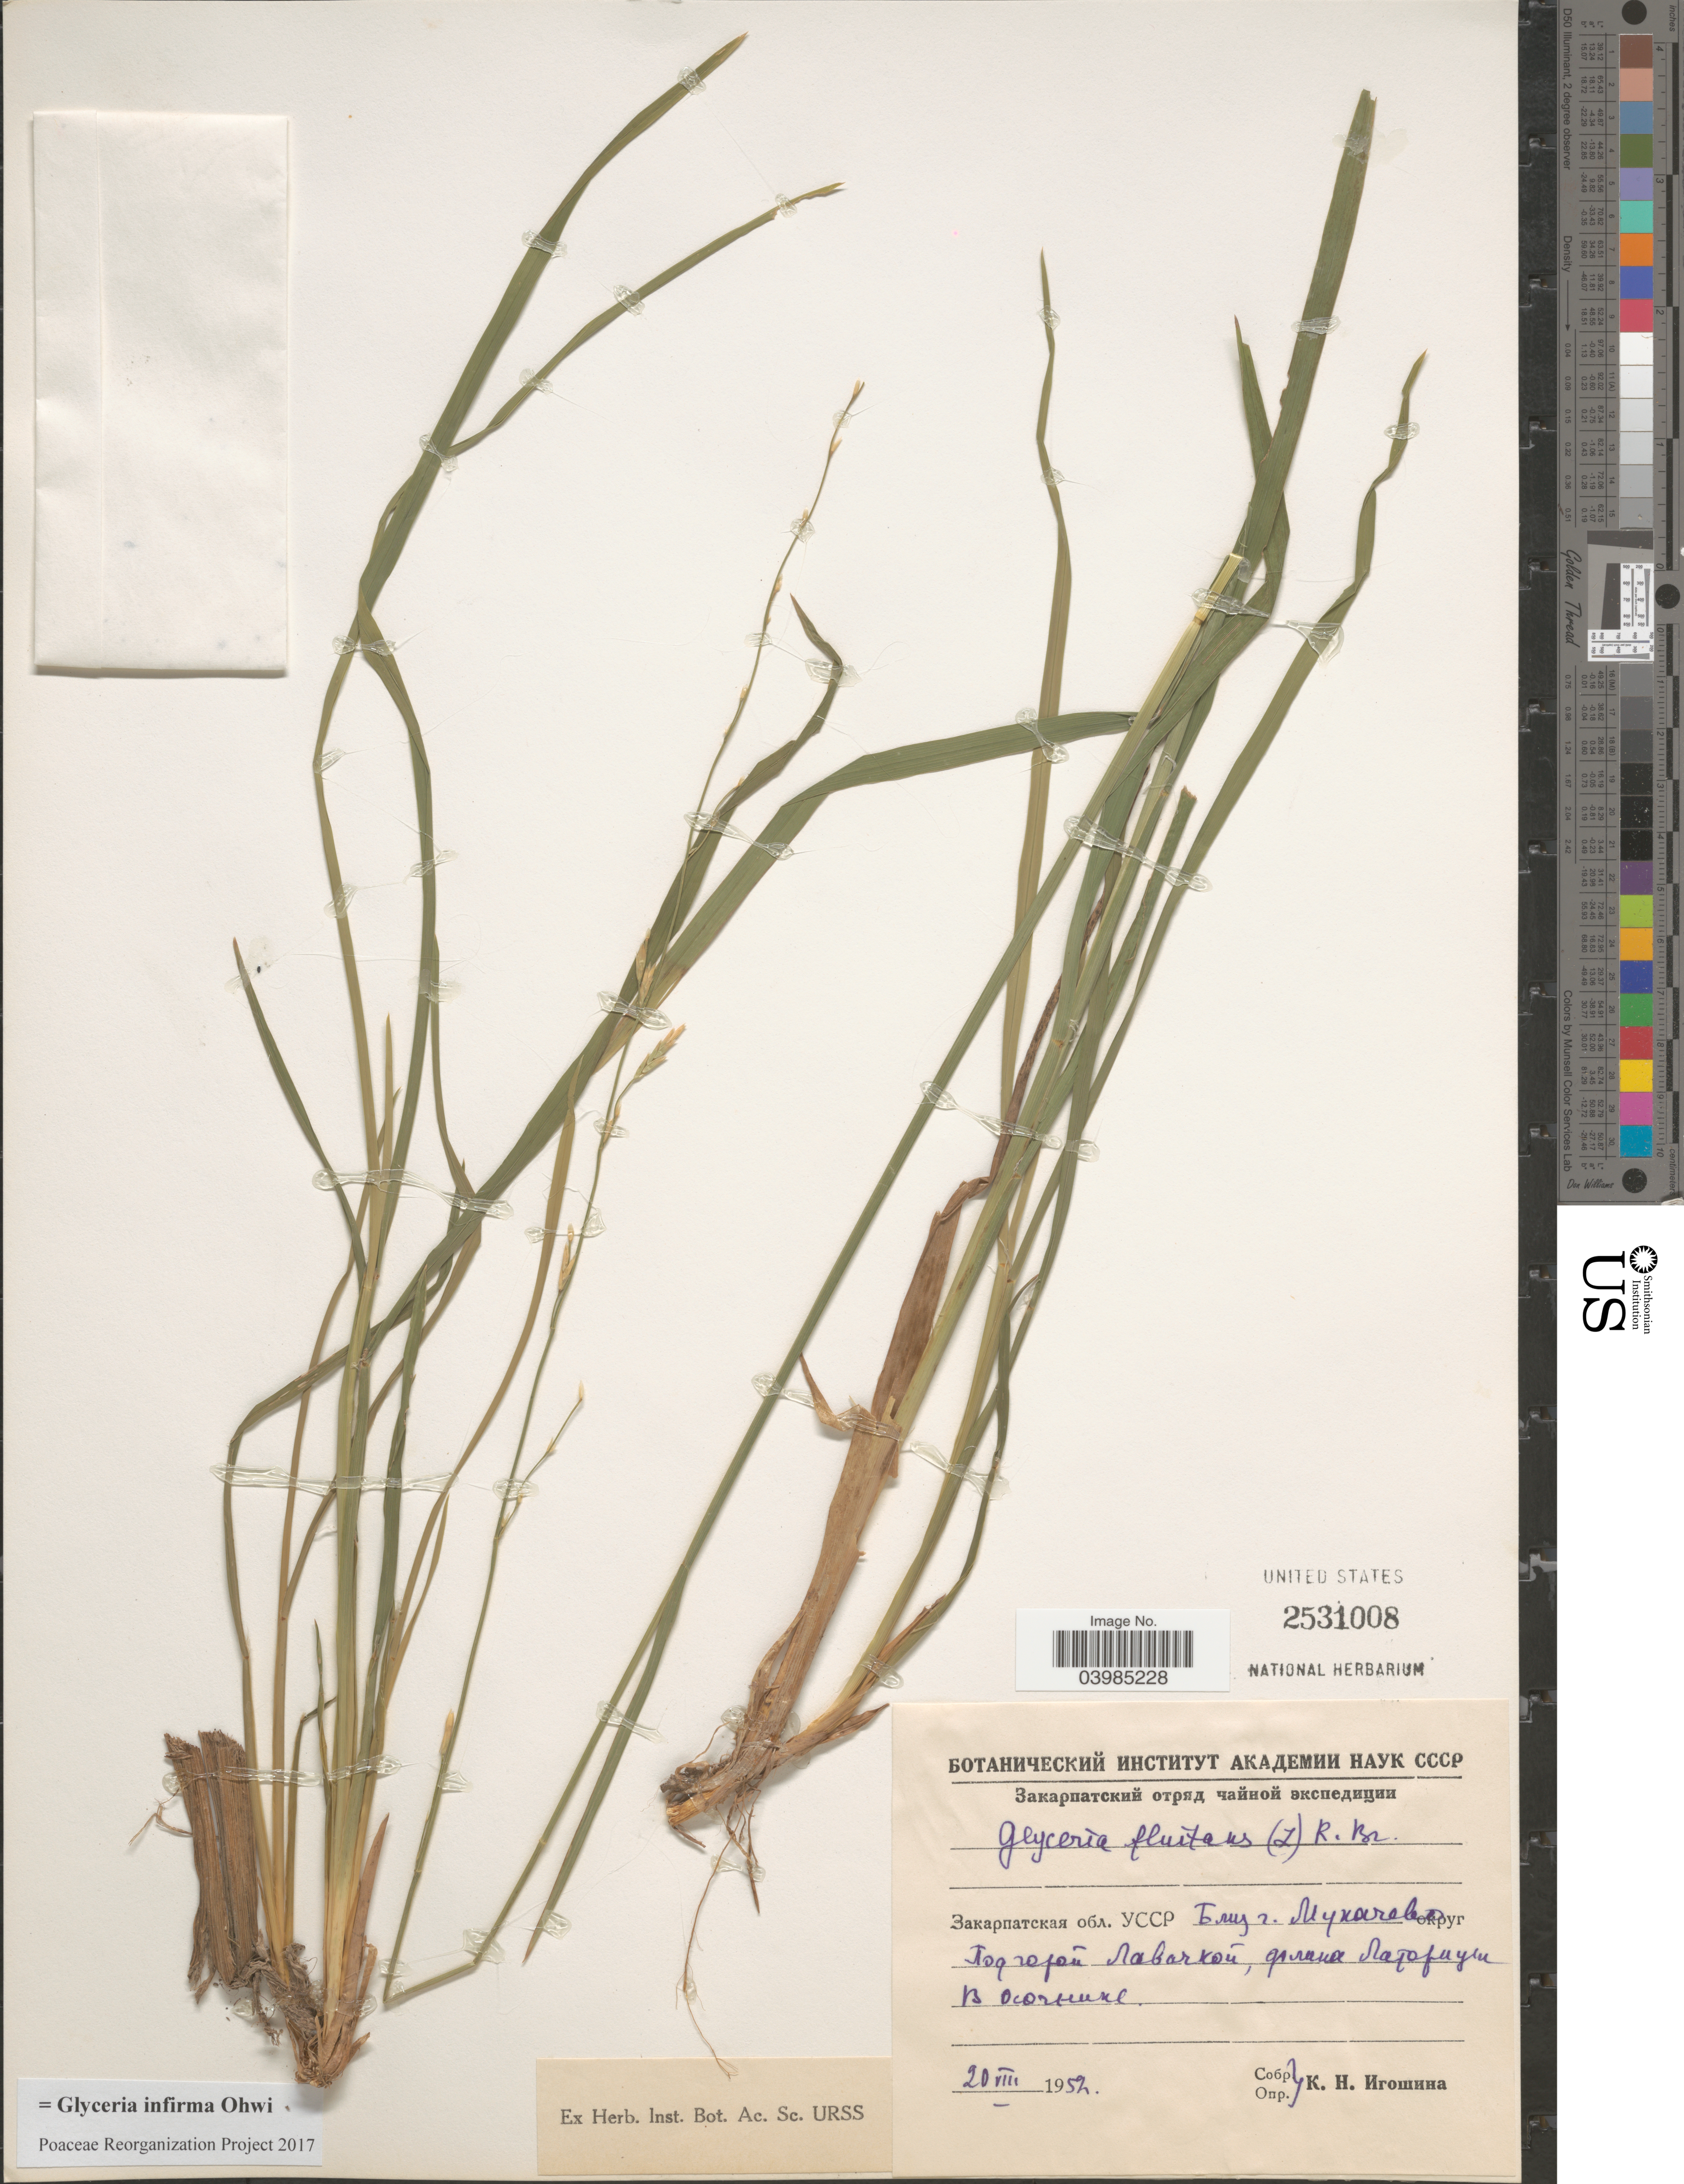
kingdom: Plantae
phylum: Tracheophyta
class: Liliopsida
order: Poales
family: Poaceae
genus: Glyceria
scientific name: Glyceria infirma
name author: Ohwi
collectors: K. Igoshina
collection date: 1952-08-20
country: Ukraine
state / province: Zakarpattya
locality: Near Mukachevo, Lavki Mt.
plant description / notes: Mullinger, M.D. - University of Vermont - leaf tissue:DNA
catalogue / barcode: US 2531008